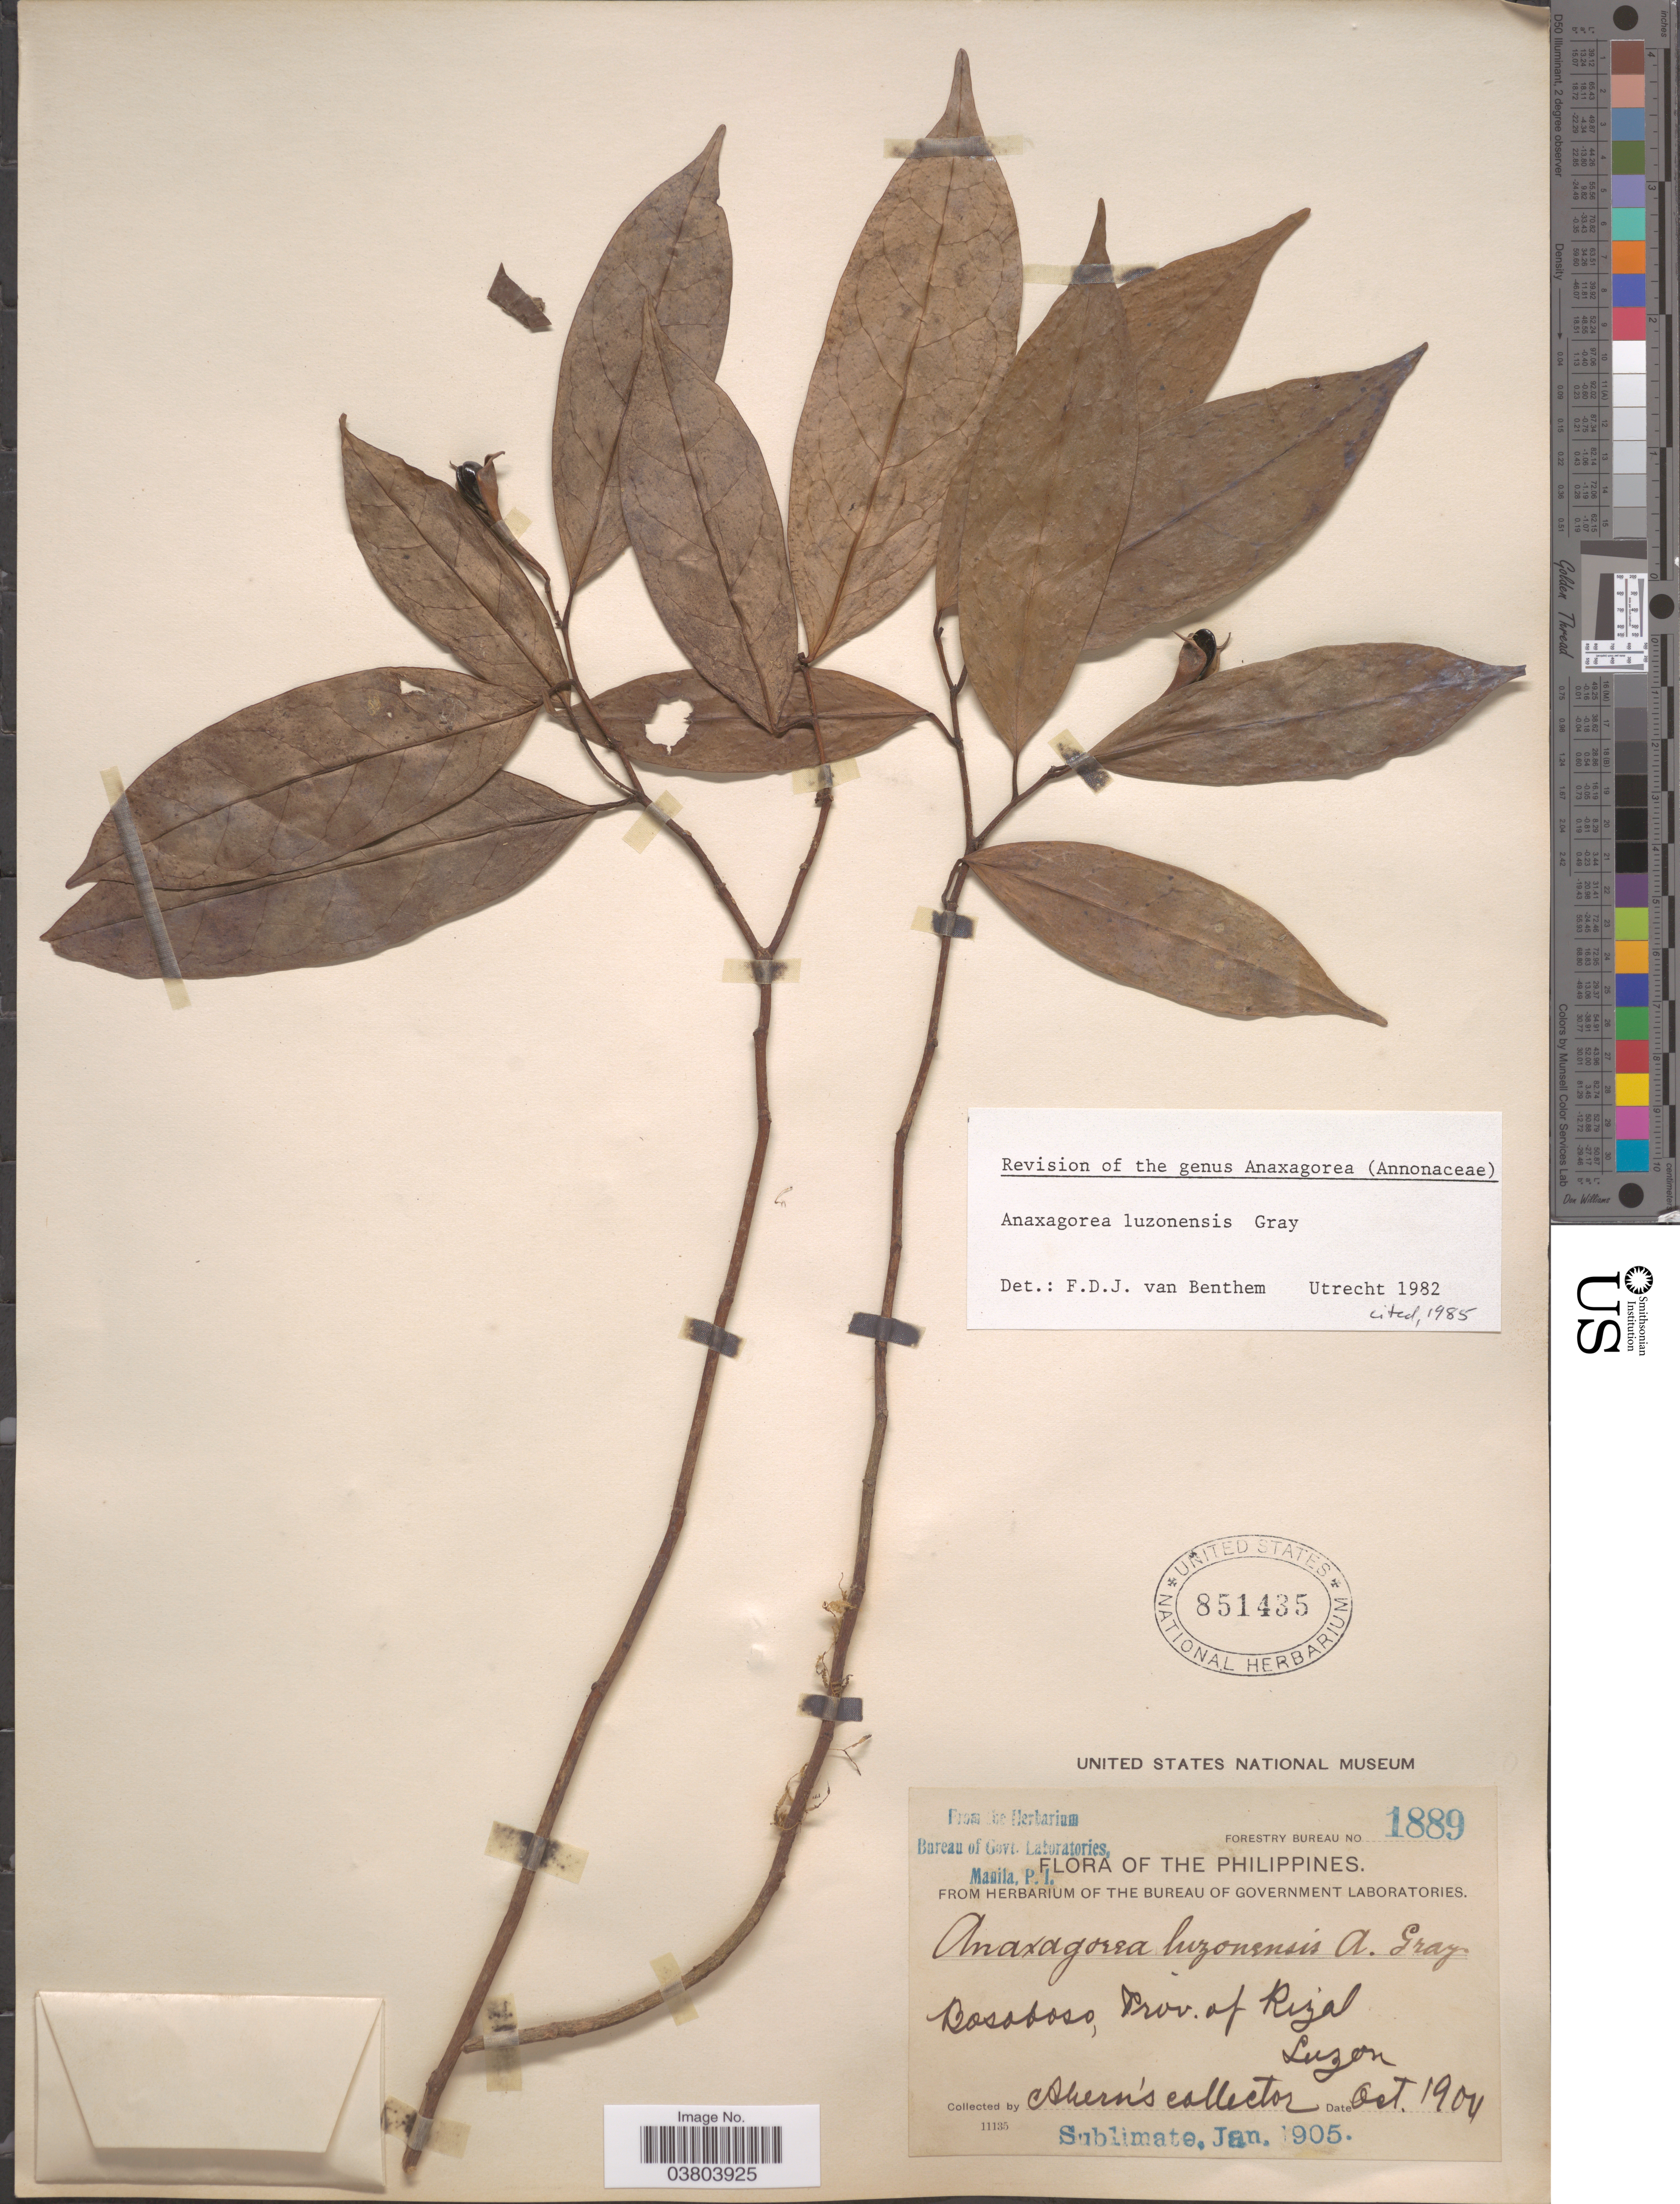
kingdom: Plantae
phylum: Tracheophyta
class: Magnoliopsida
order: Magnoliales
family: Annonaceae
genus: Anaxagorea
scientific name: Anaxagorea luzonensis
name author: A. Gray in Wilkes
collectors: Ahern's collector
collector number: Forestry Bureau 1889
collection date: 1904-10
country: Philippines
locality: Bosoboso, Prov. of Rizal. Luzon.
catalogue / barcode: US 851435